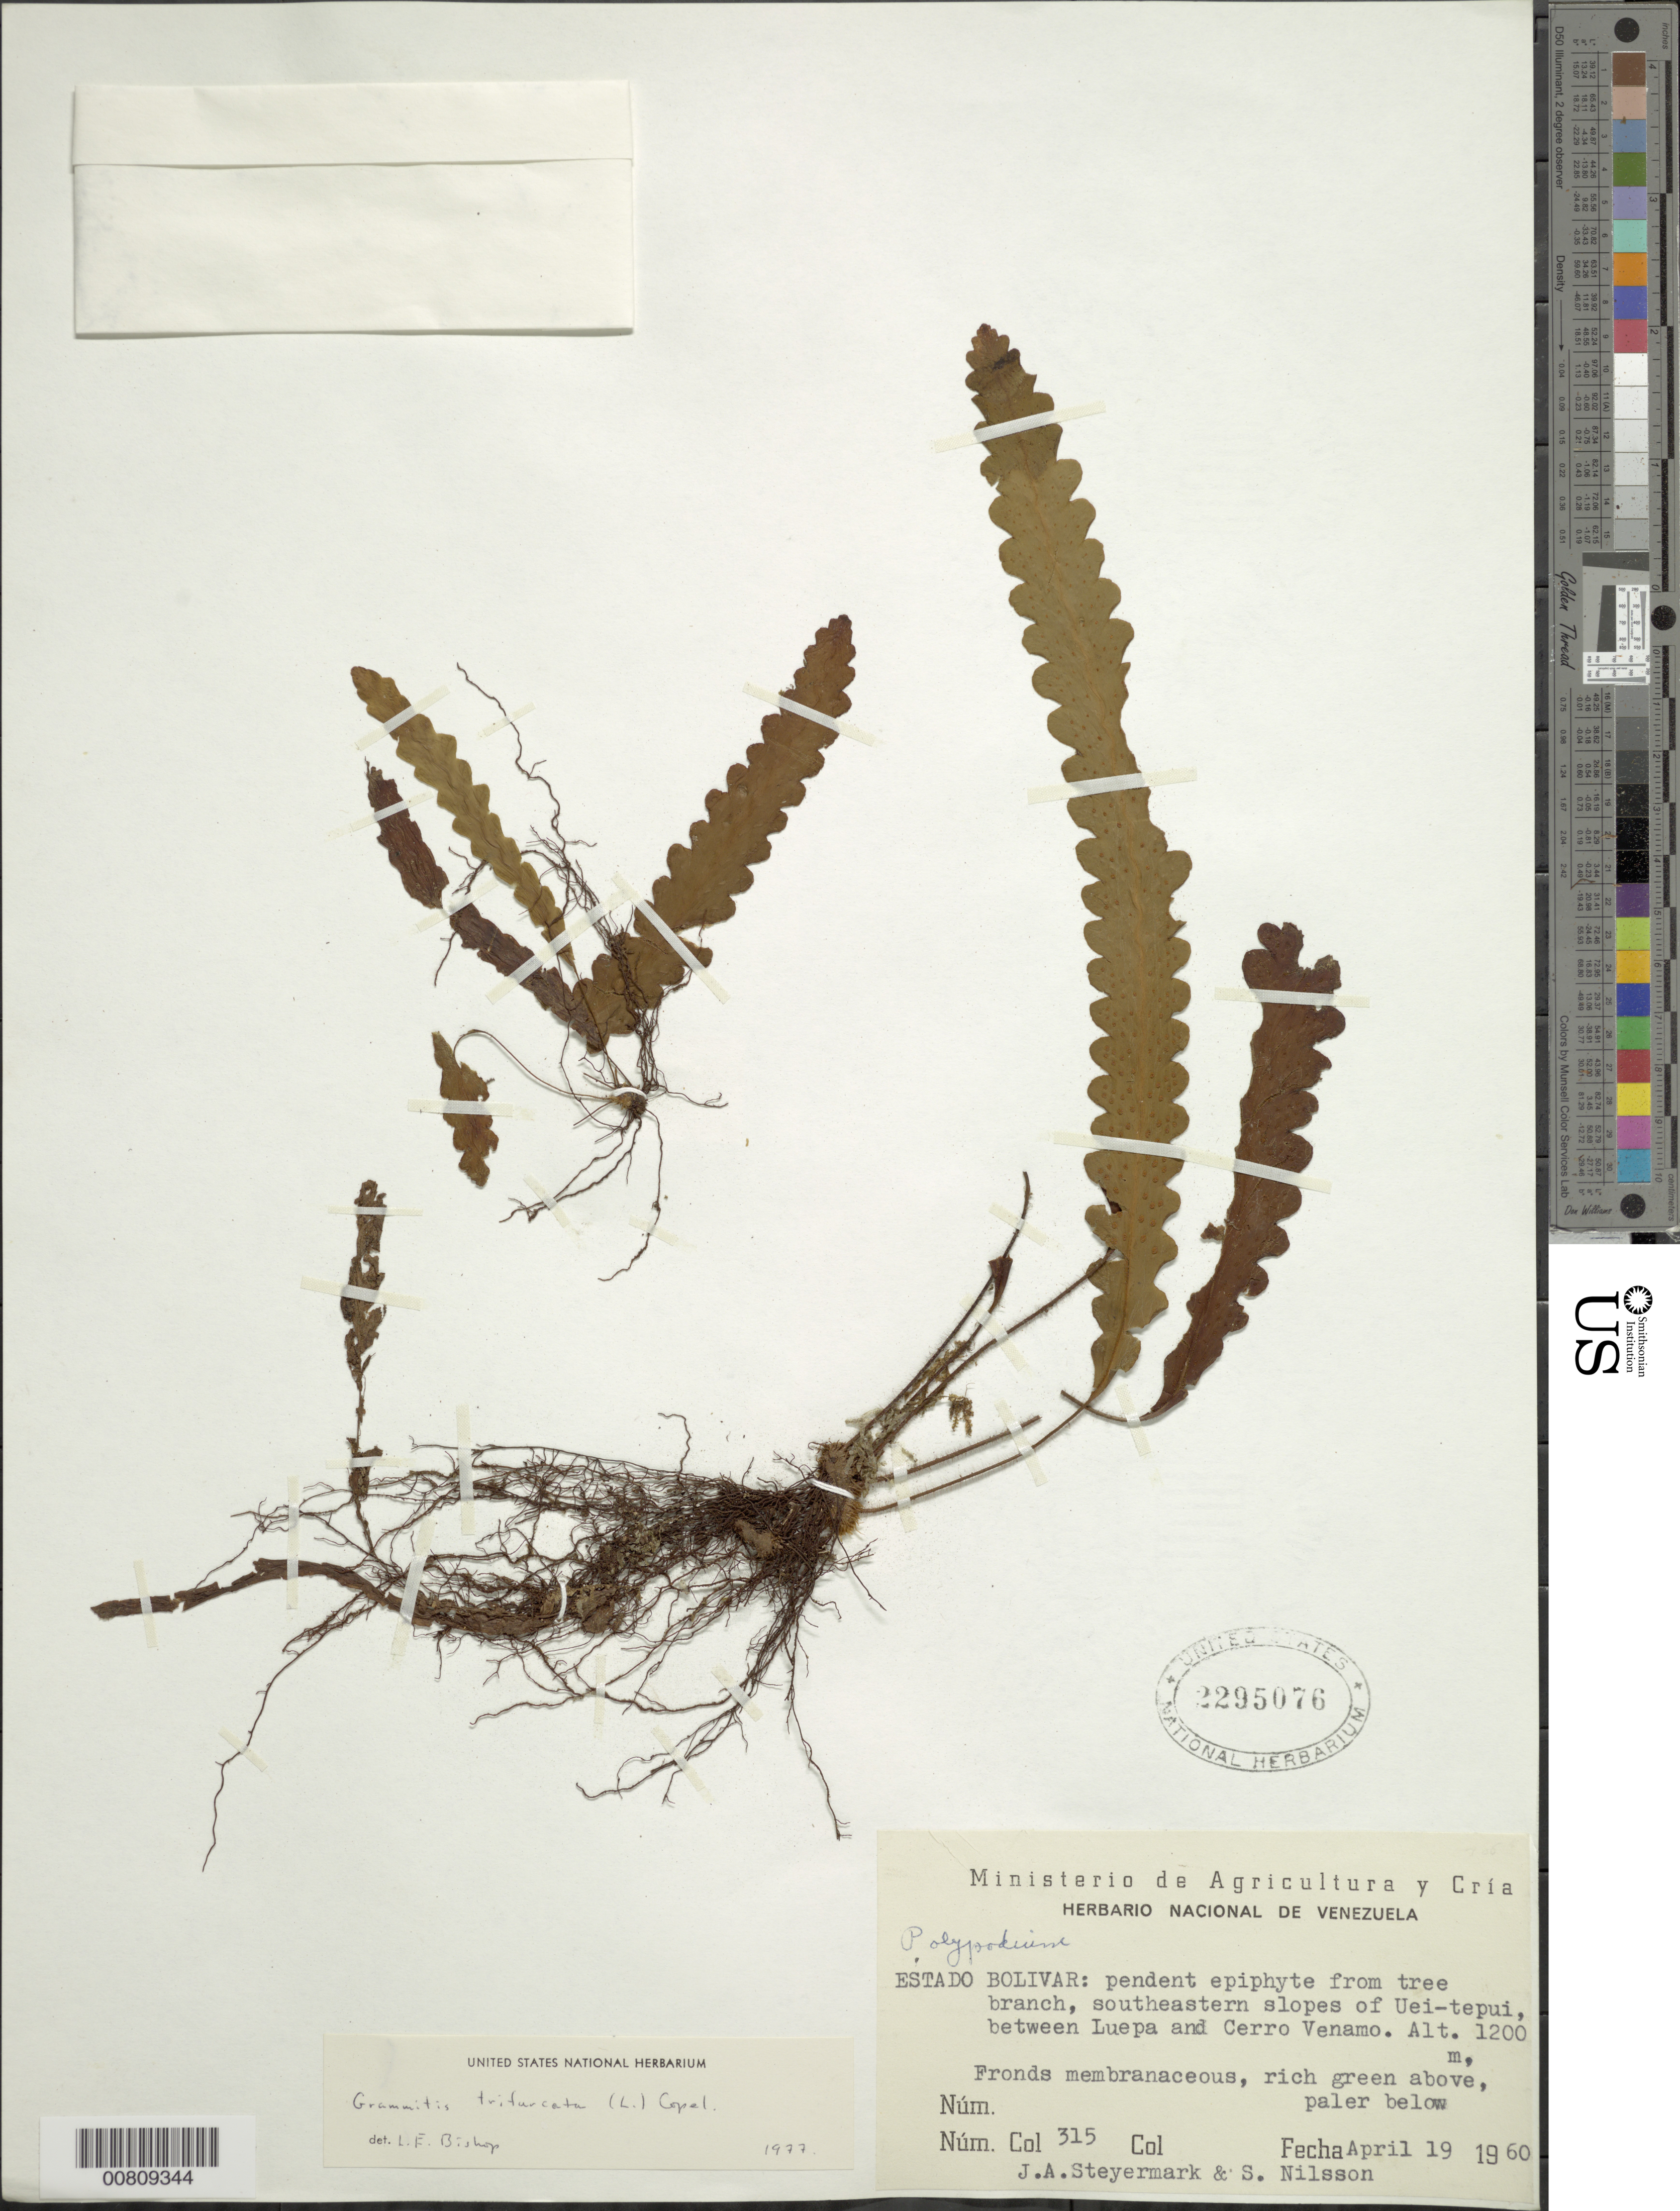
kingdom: Plantae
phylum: Tracheophyta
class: Polypodiopsida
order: Polypodiales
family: Polypodiaceae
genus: Enterosora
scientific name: Enterosora trifurcata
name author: (L.) L.E. Bishop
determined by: Bishop, L. E.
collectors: J. Steyermark & S. Nilsson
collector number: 60 319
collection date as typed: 19-Apr-60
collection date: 1960-04-19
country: Venezuela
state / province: Bolívar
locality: Uei-tepuí, between Luepa and Cerro Venamo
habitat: Dwarf forest in depressed portions, between southeastern slope and summit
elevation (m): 1100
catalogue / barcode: US 2295076